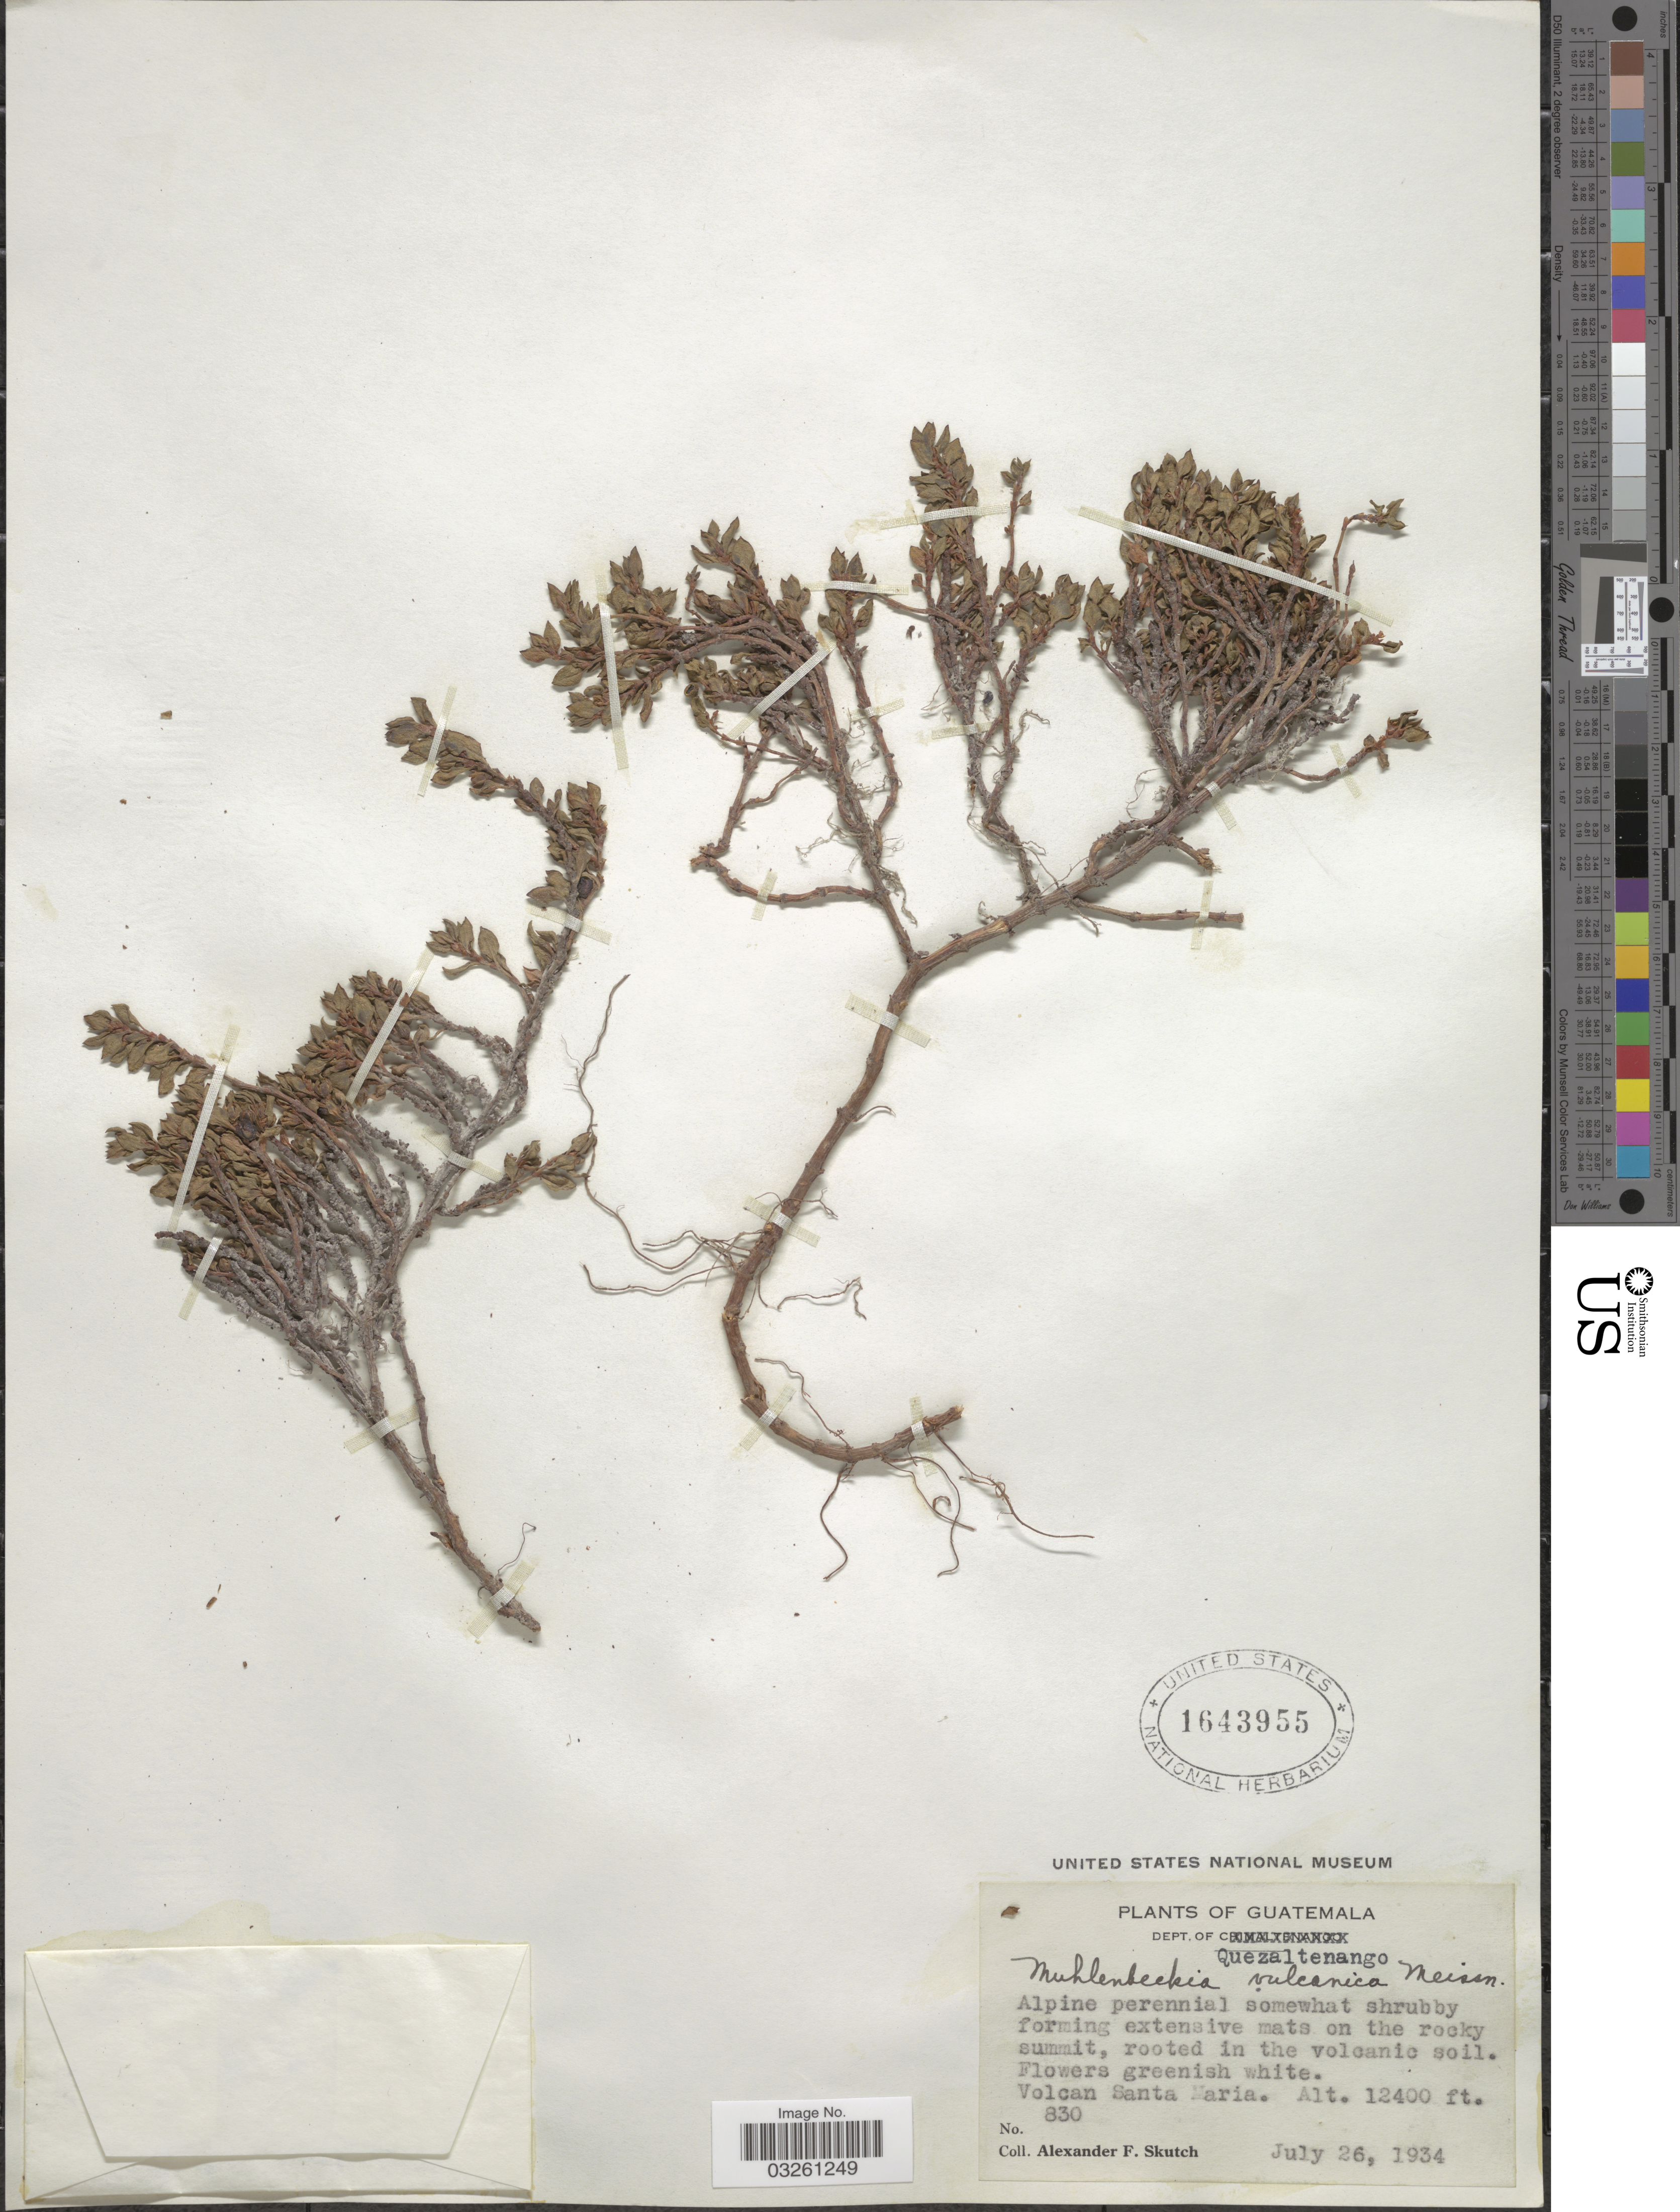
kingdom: Plantae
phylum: Tracheophyta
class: Magnoliopsida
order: Caryophyllales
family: Polygonaceae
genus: Muehlenbeckia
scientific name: Muehlenbeckia vulcanica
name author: Meisn.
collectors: A. F. Skutch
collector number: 830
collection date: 1934-07-26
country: Guatemala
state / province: Quetzaltenango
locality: Dept. of Quezaltenango. Volcan Santa Maria.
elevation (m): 3780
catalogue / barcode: US 1643955